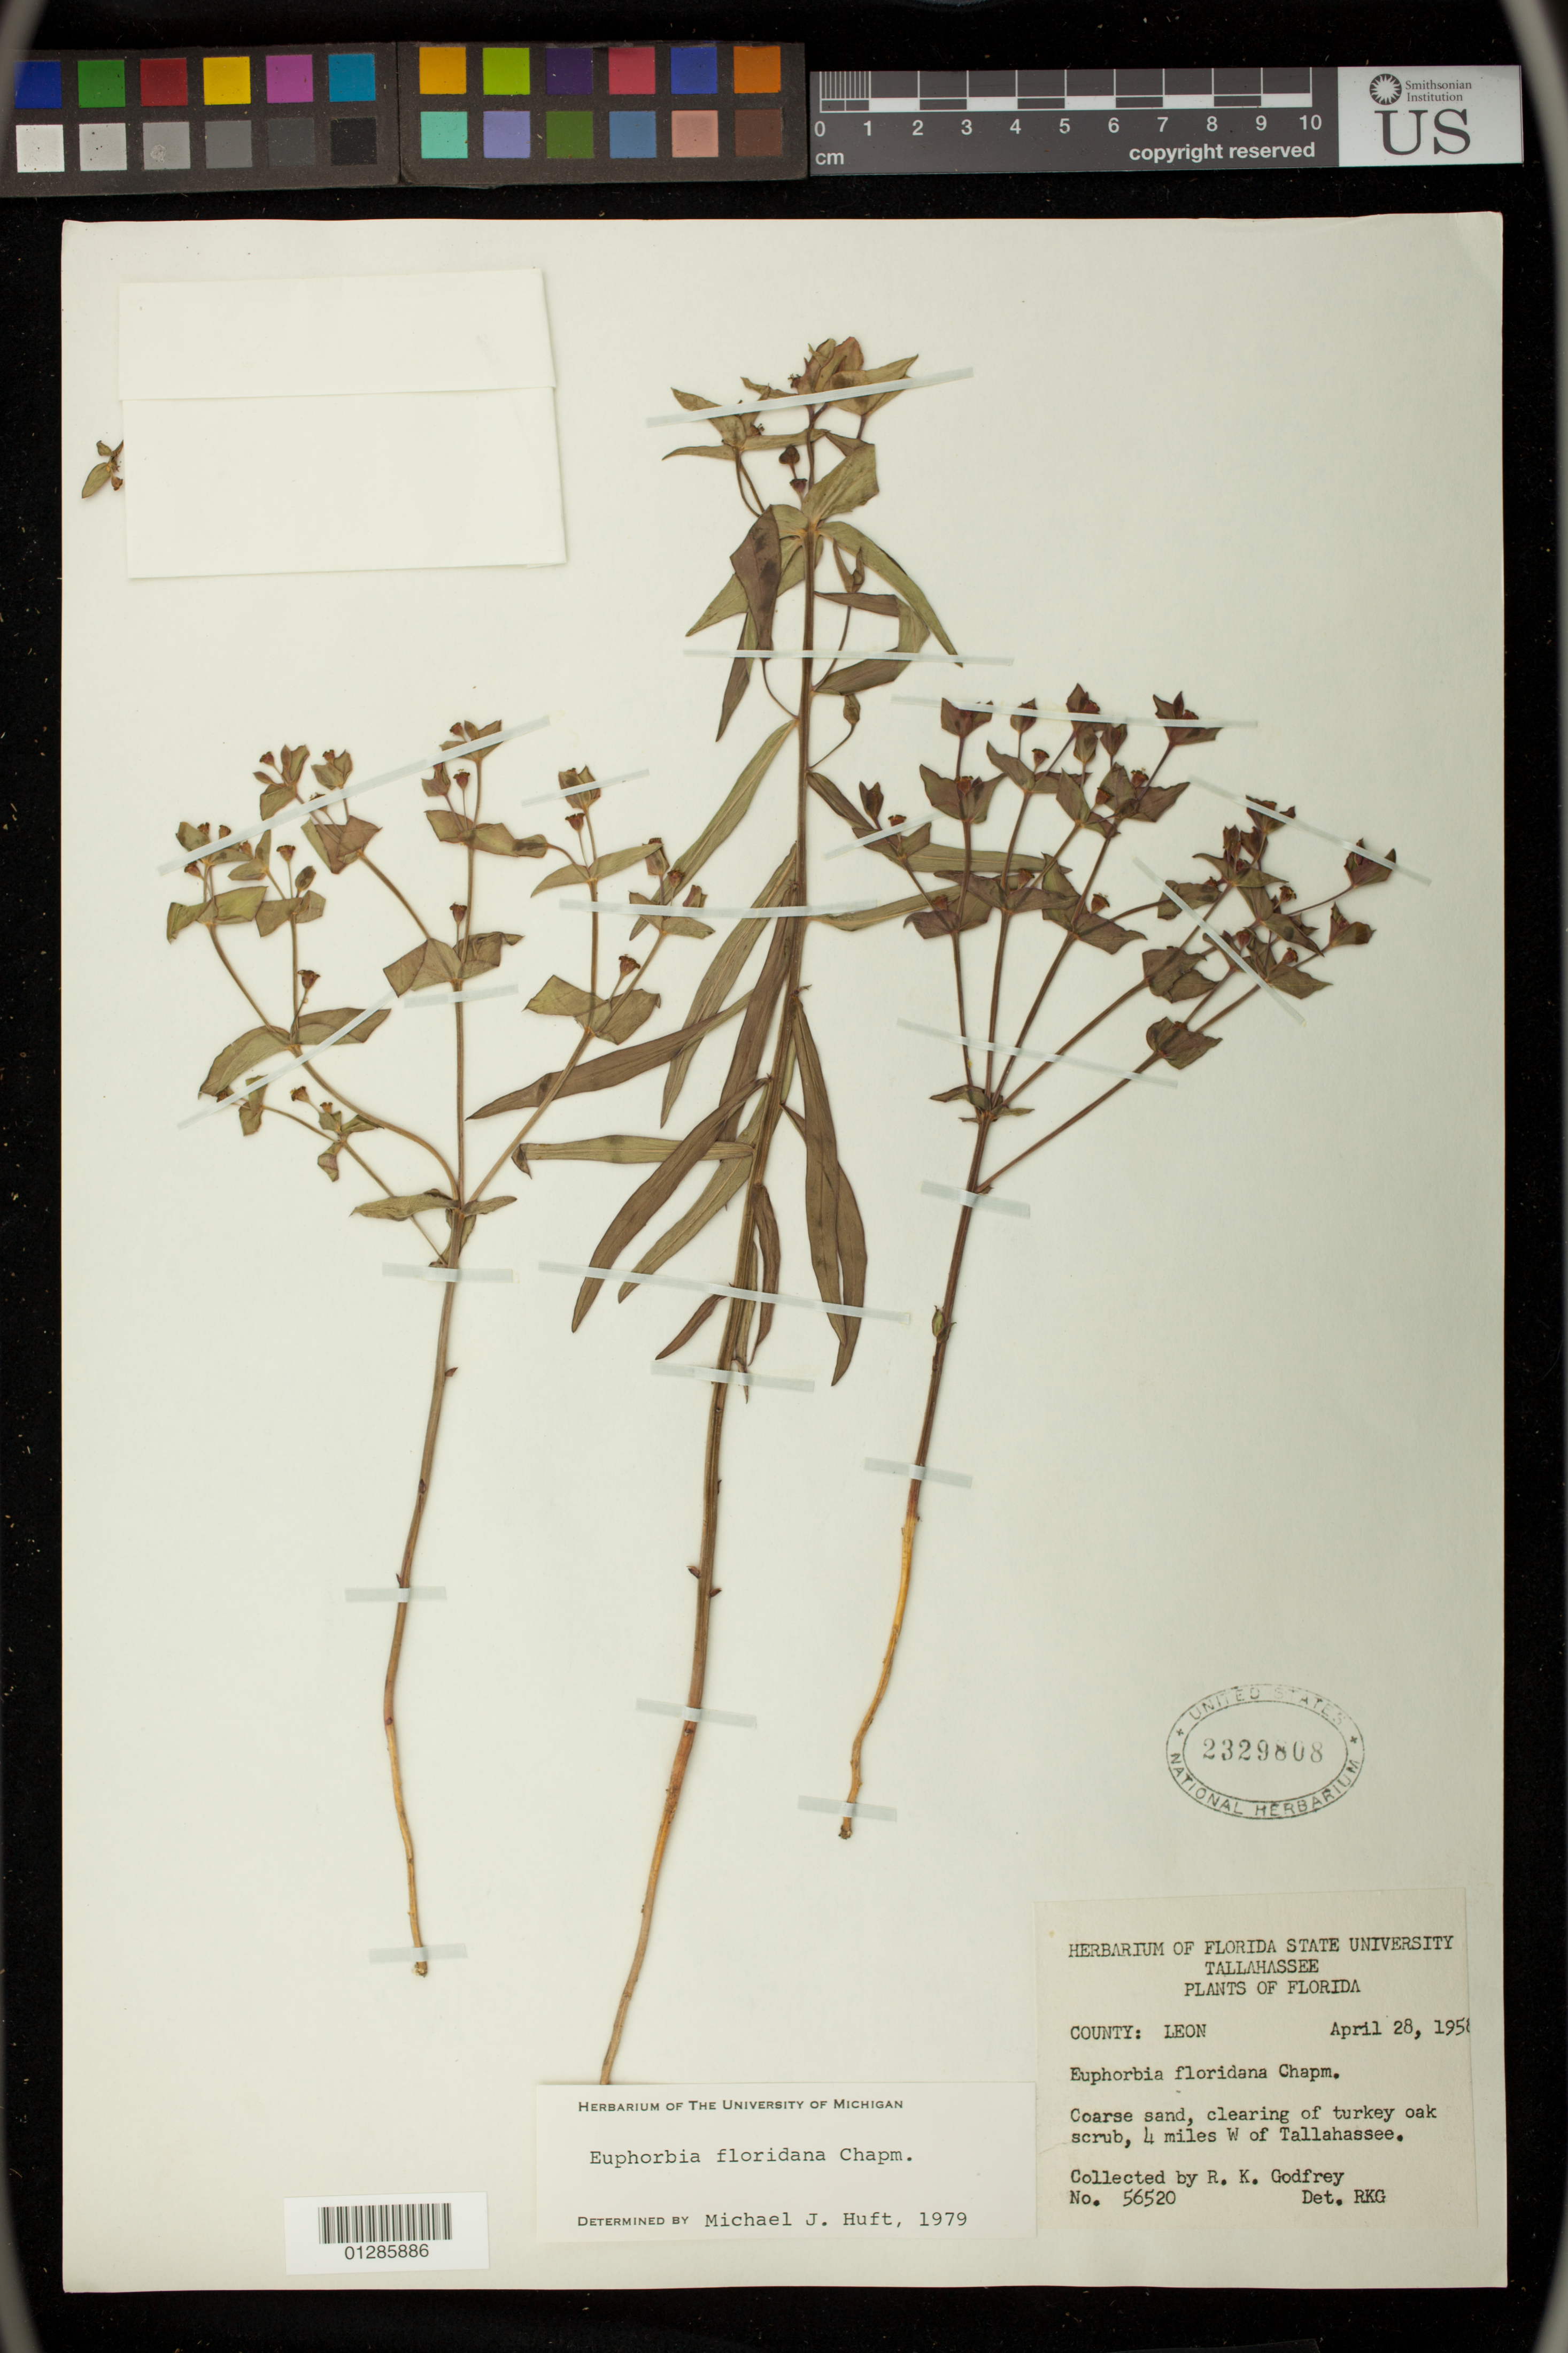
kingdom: Plantae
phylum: Tracheophyta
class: Magnoliopsida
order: Malpighiales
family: Euphorbiaceae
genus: Euphorbia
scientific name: Euphorbia floridana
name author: Chapm.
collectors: R. K. Godfrey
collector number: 56520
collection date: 1958-04-28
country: United States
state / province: Florida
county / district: Leon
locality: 4 miles W of Tallahassee.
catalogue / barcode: US 2329808